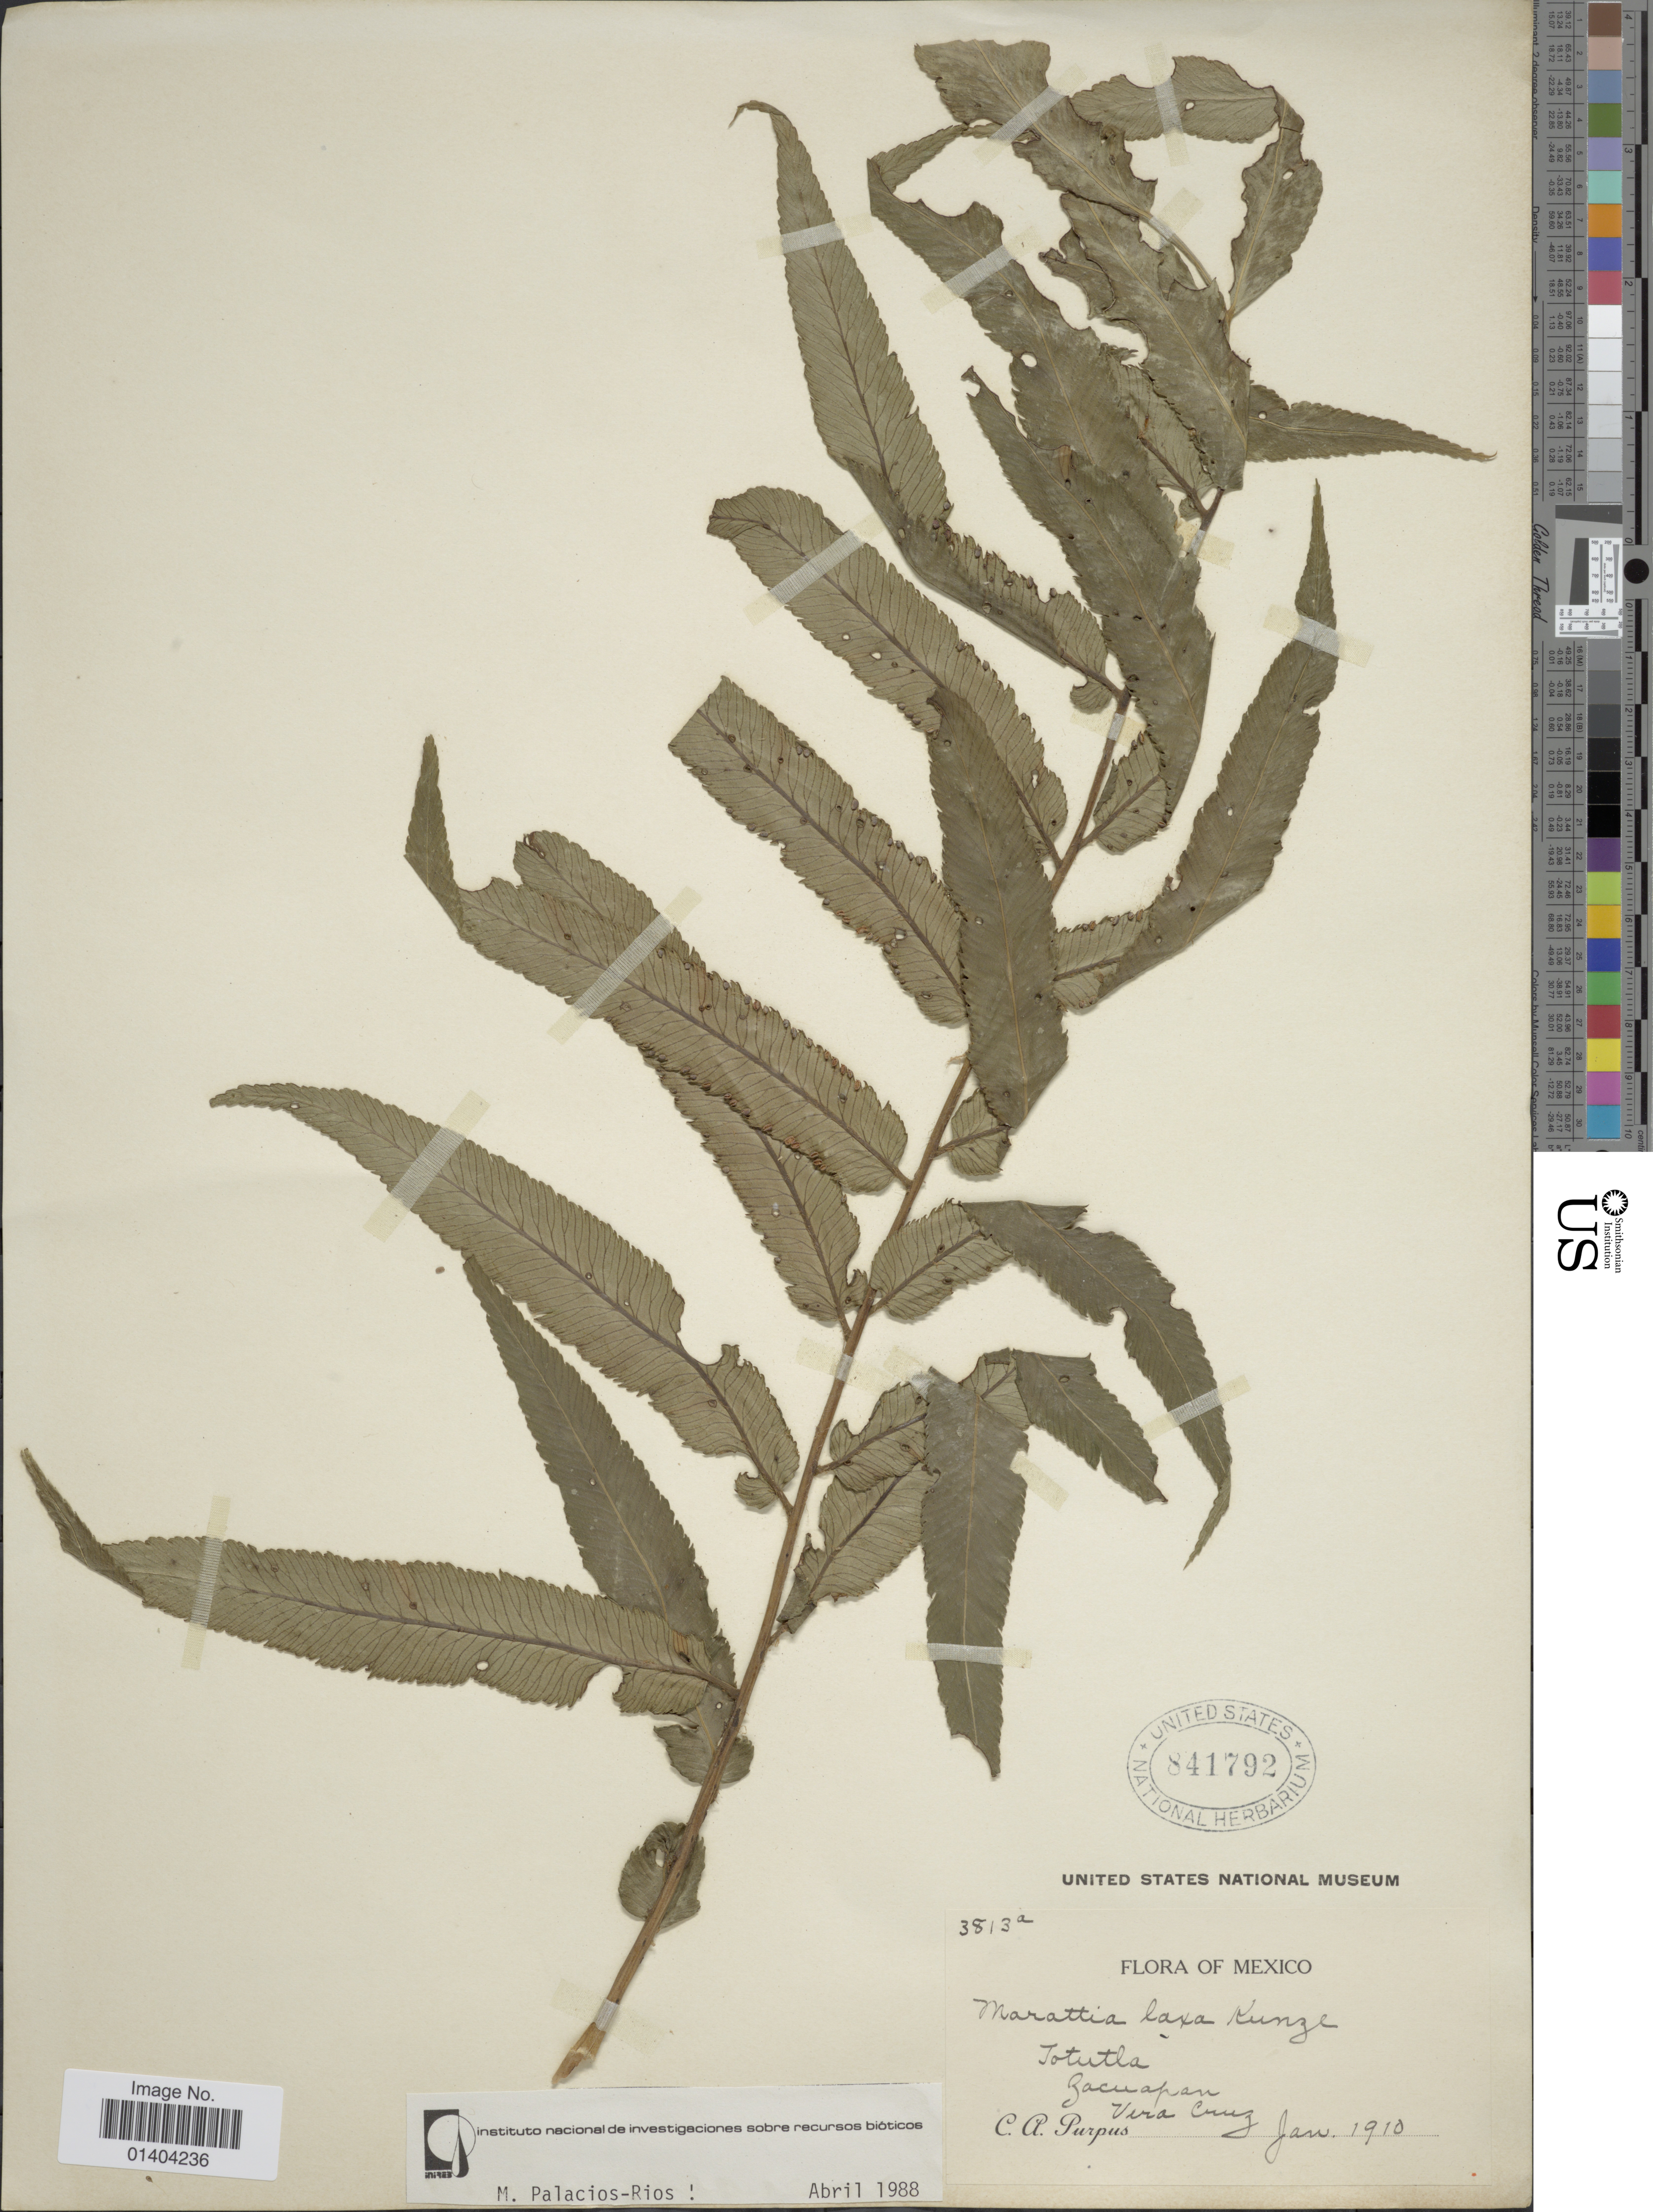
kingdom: Plantae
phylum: Tracheophyta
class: Polypodiopsida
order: Marattiales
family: Marattiaceae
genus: Marattia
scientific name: Marattia laxa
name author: Kunze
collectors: C. A. Purpus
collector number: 3813a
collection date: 1910-01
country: Mexico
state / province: Veracruz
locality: Totutla Zacuapan Vera Cruz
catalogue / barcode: US 841792